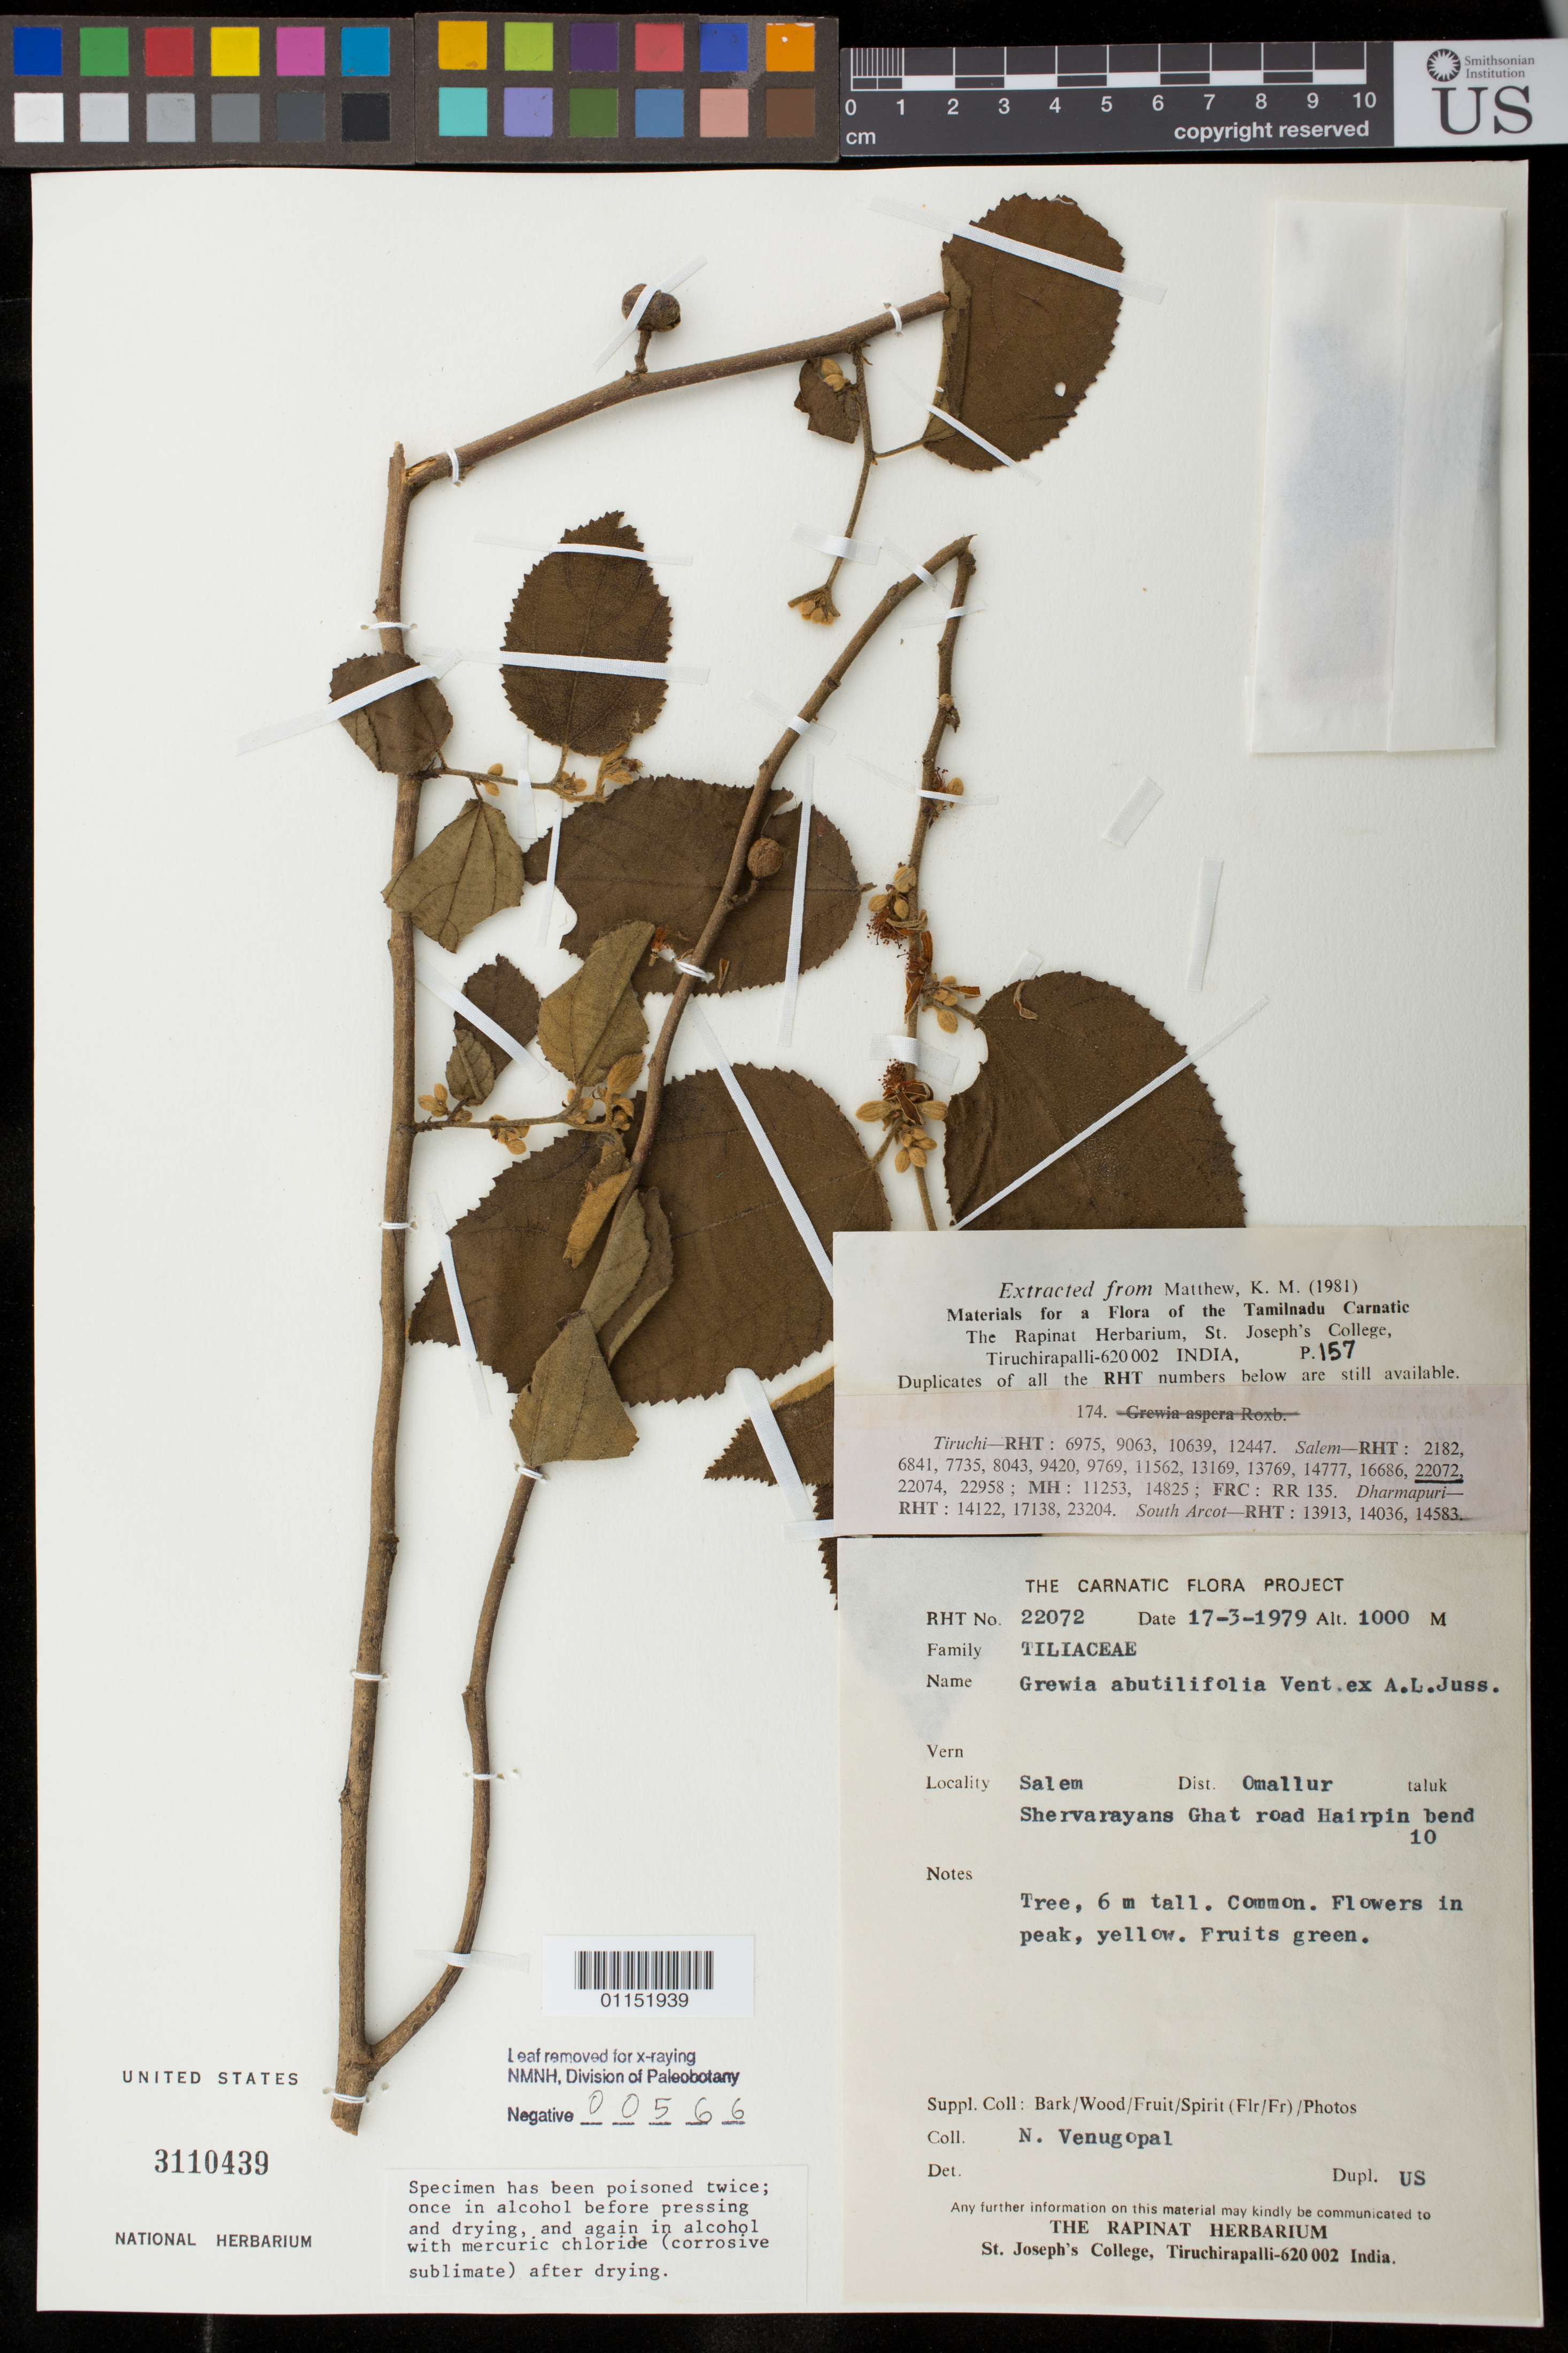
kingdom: Plantae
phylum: Tracheophyta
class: Magnoliopsida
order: Malvales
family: Malvaceae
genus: Grewia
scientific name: Grewia abutilifolia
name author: Vent. ex Juss.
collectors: N. Venugopal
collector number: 22072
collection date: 1979-03-17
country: India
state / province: Kerala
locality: Shervarayans Chat road Hairpin bend. Omallur. Salem.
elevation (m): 1000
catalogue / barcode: US 3110439